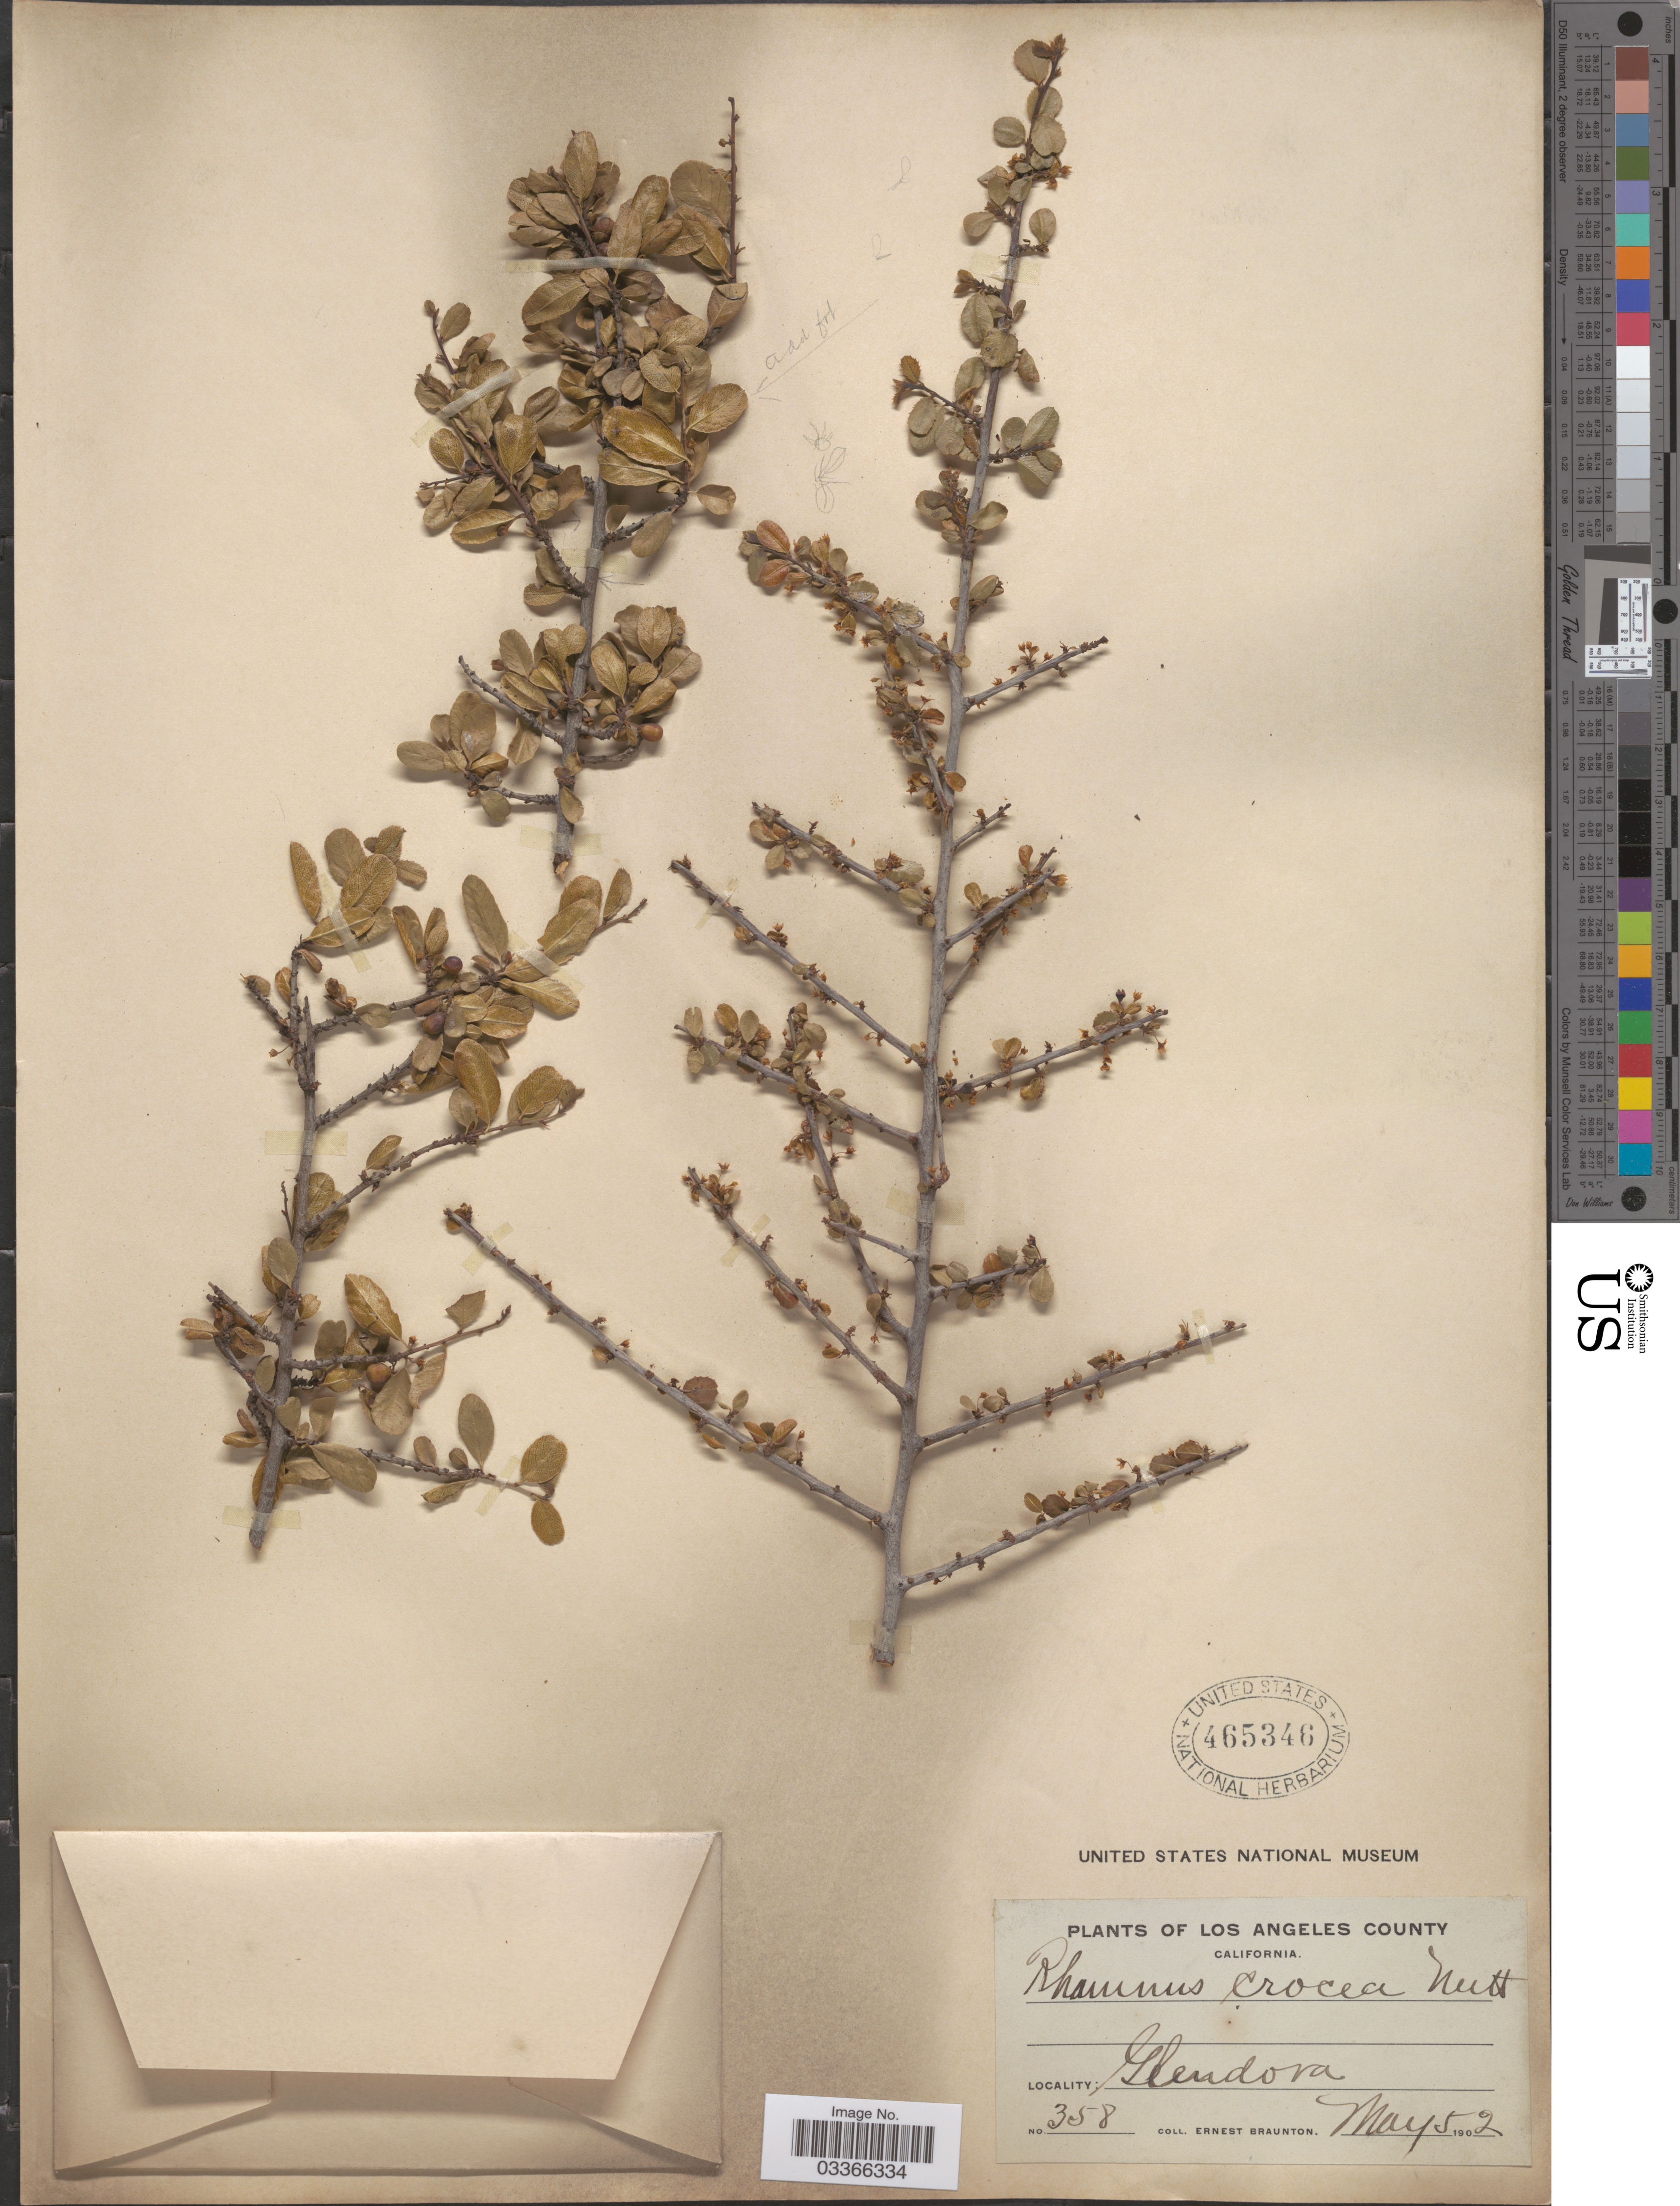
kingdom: Plantae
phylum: Tracheophyta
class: Magnoliopsida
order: Rosales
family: Rhamnaceae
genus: Rhamnus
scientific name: Rhamnus crocea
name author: Nutt.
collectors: E. Braunton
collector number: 358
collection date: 1902-05-05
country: United States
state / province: California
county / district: Los Angeles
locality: Los Angeles County. Glendora.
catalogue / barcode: US 465346